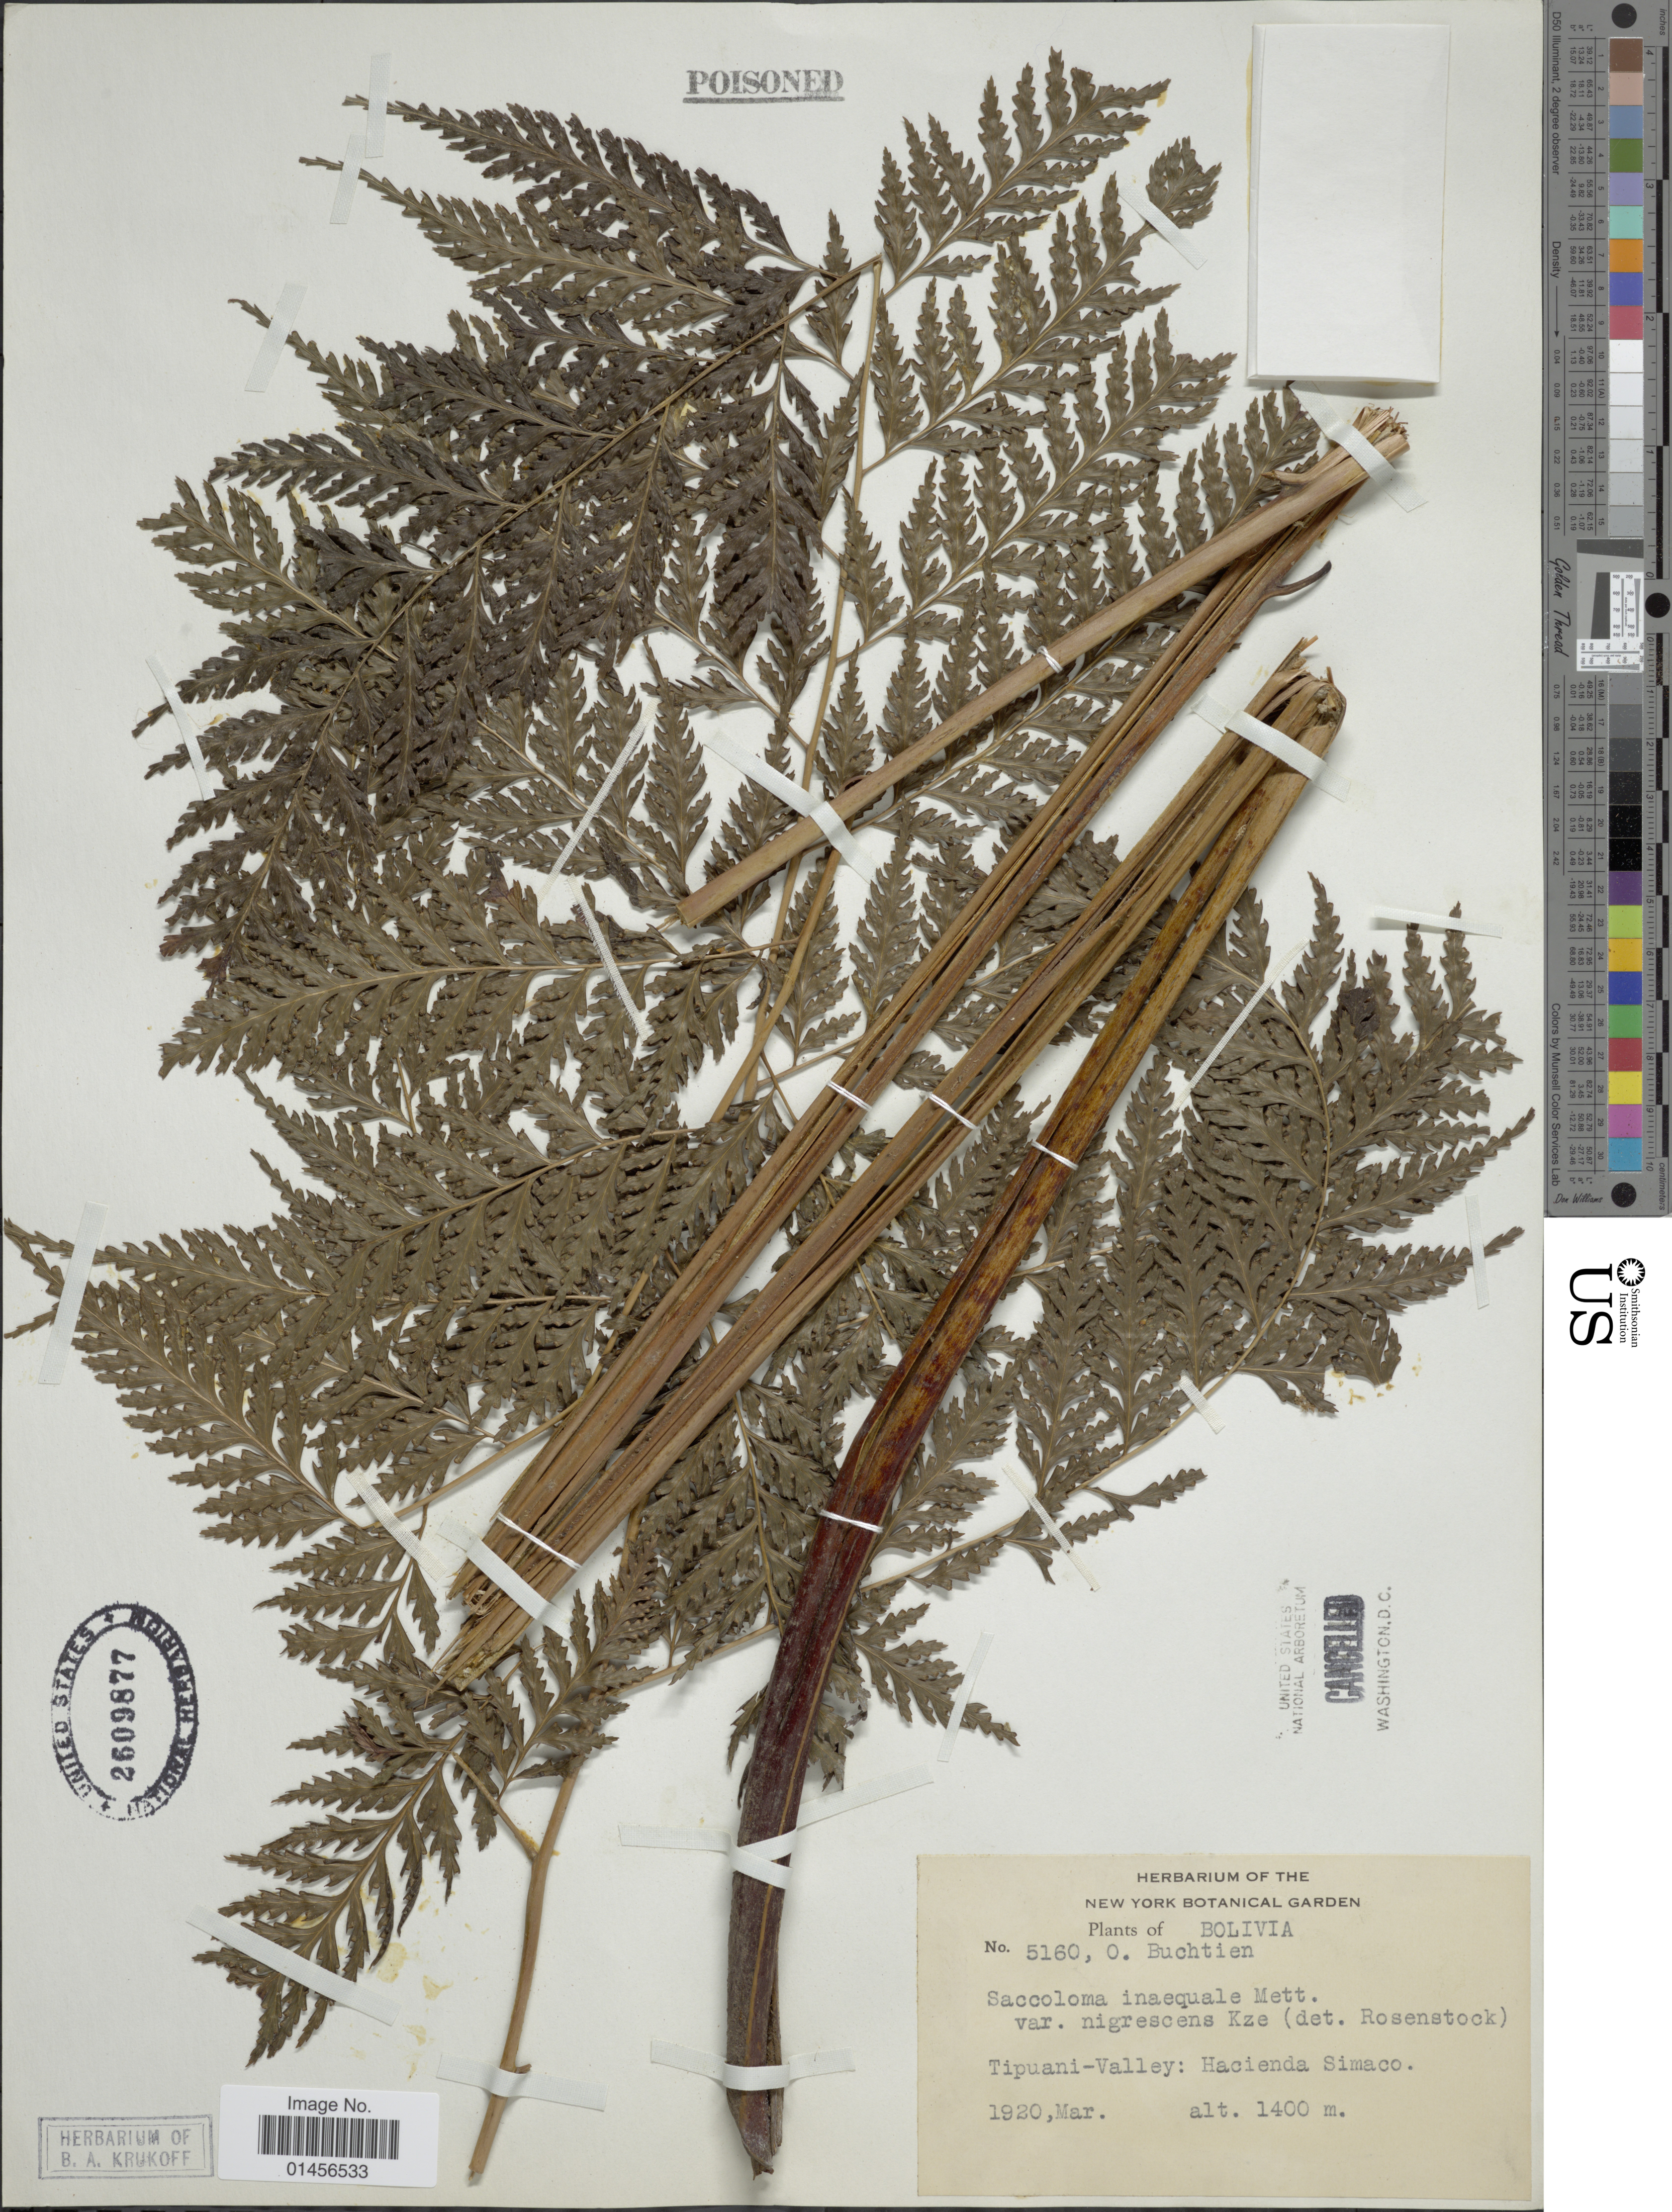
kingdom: Plantae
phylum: Tracheophyta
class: Polypodiopsida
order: Polypodiales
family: Saccolomataceae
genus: Saccoloma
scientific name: Saccoloma inaequale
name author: (Kunze) Mett.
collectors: O. Buchtein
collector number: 5160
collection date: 1920-03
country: Bolivia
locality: Tipuani-Valley: Hacienda Simaco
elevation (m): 1400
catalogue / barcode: US 2609877